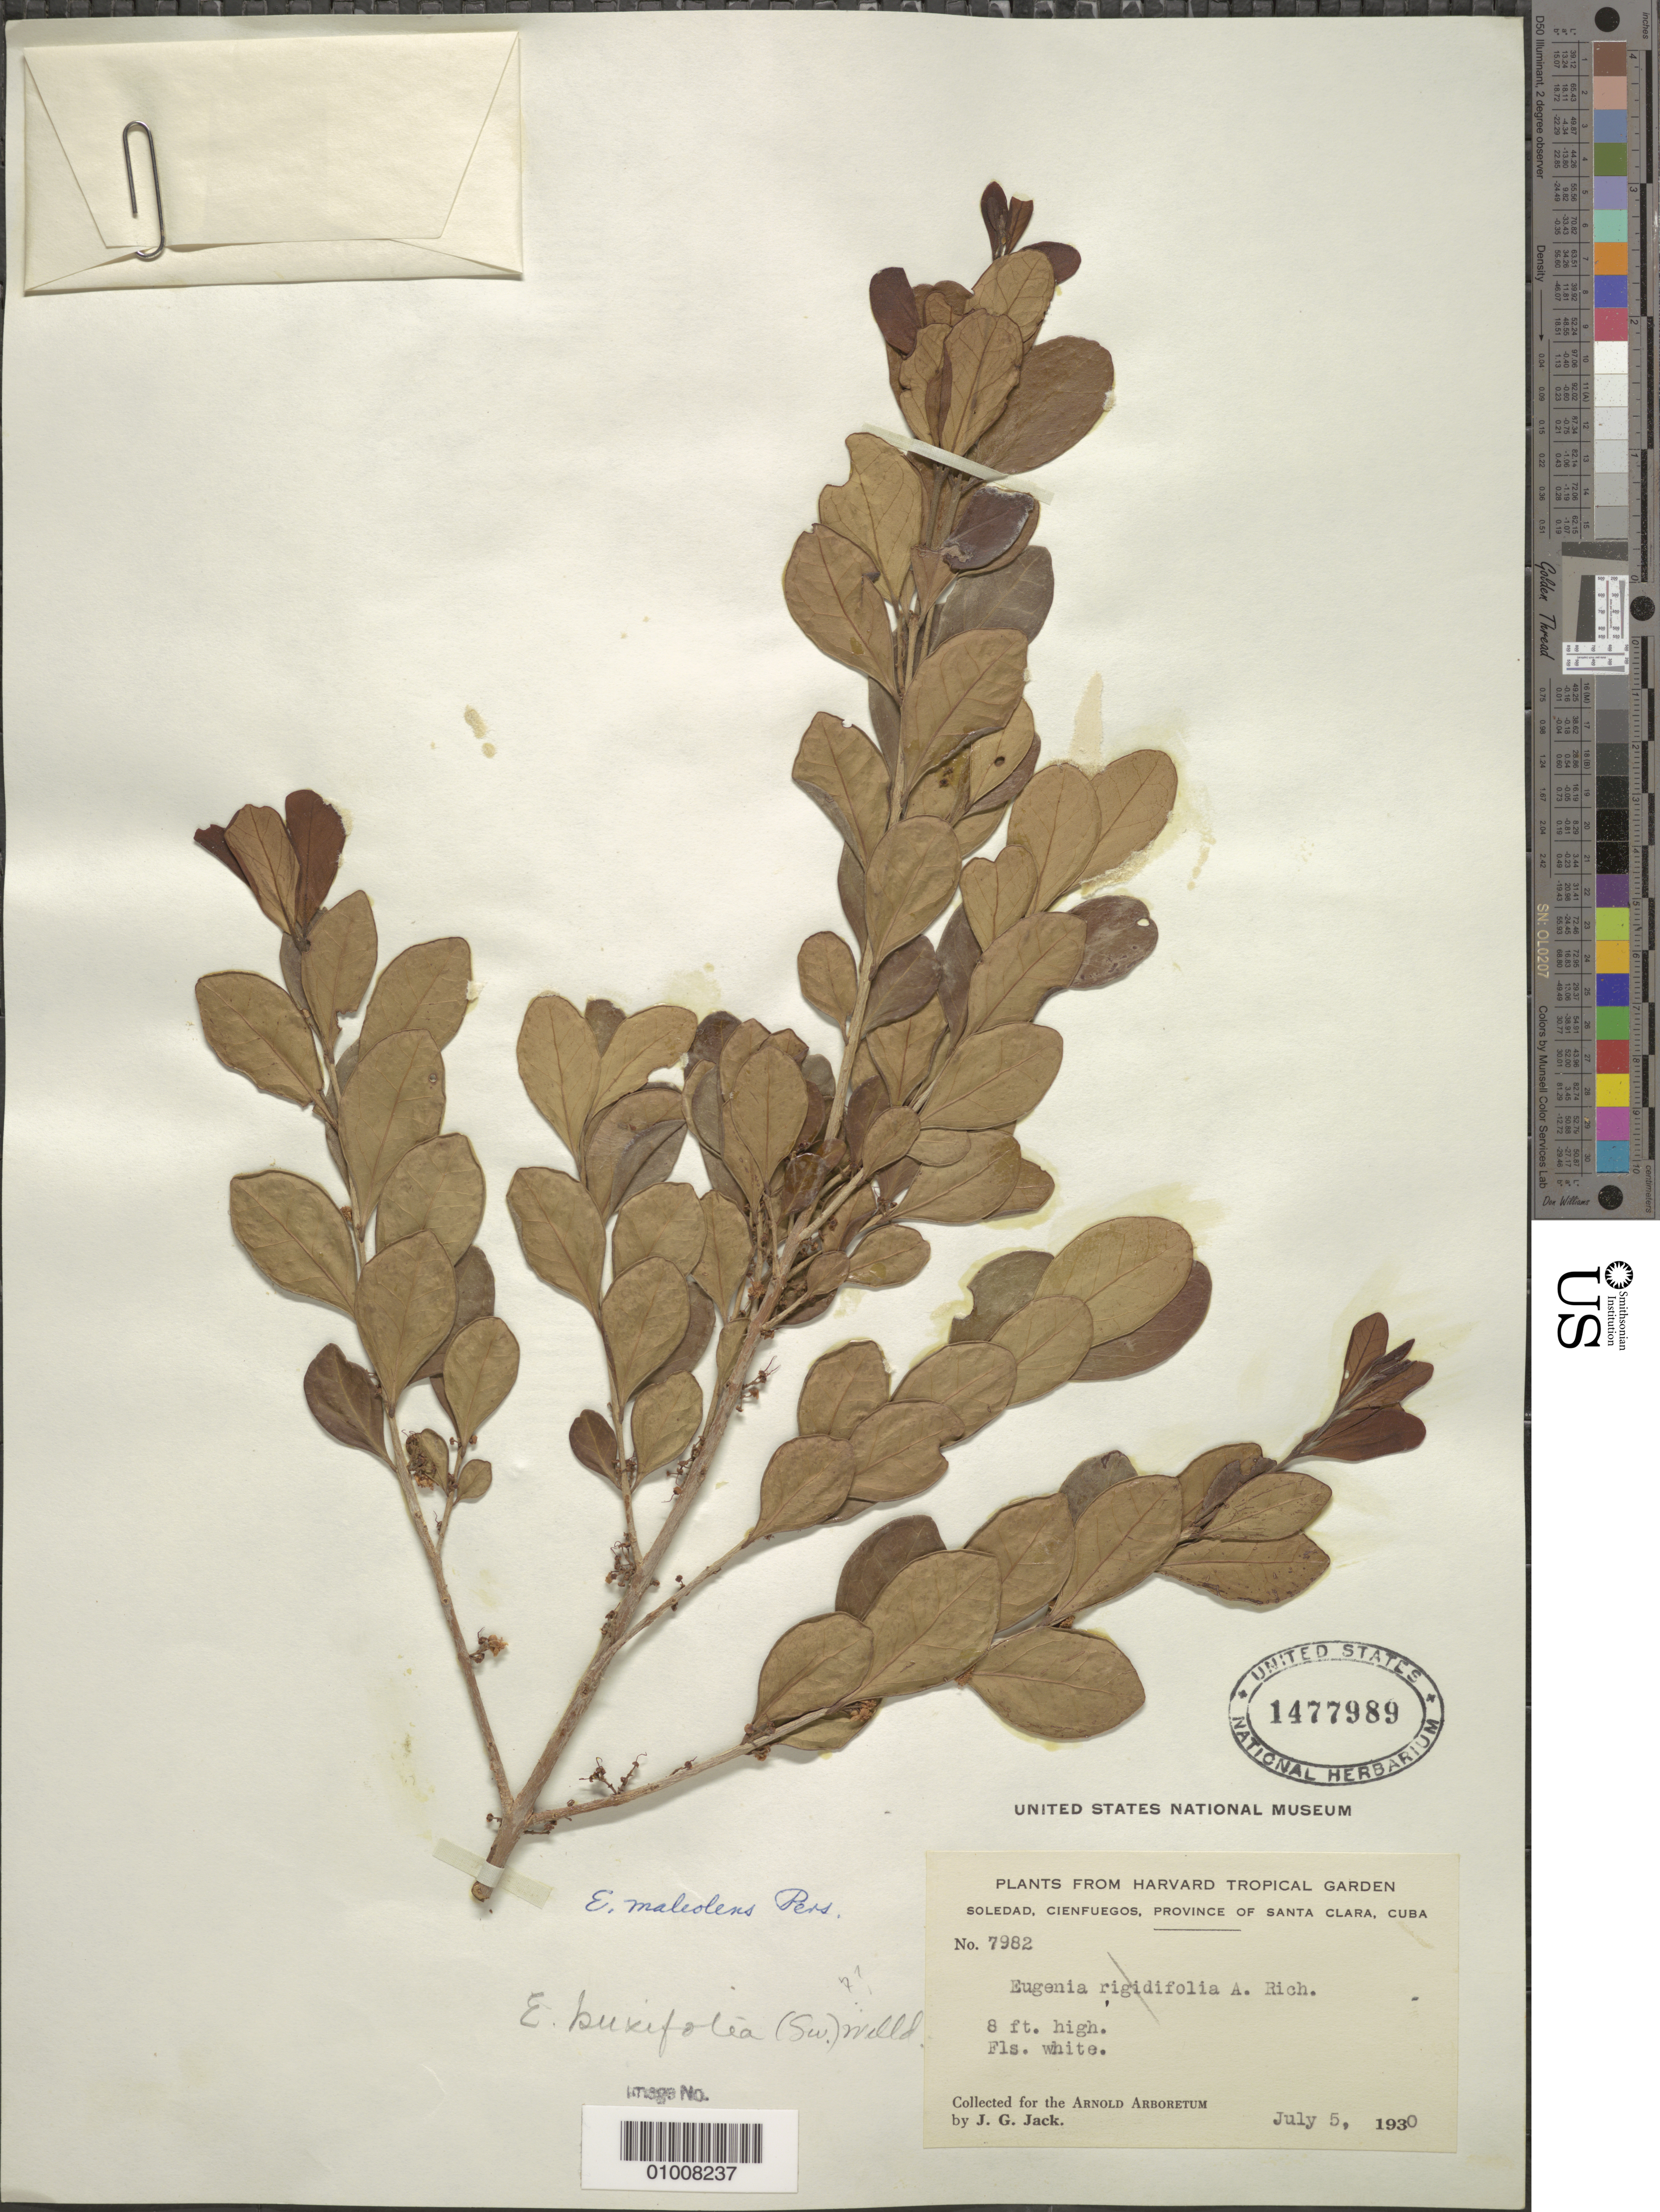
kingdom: Plantae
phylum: Tracheophyta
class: Magnoliopsida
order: Myrtales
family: Myrtaceae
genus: Eugenia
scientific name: Eugenia foetida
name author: Pers.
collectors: J. G. Jack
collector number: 7982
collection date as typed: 05 Jul 1930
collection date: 1930-07-05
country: Cuba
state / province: Cienfuegos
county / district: Santa Clara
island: Cuba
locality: Soledad, Cienfuegos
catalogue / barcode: US 1477989